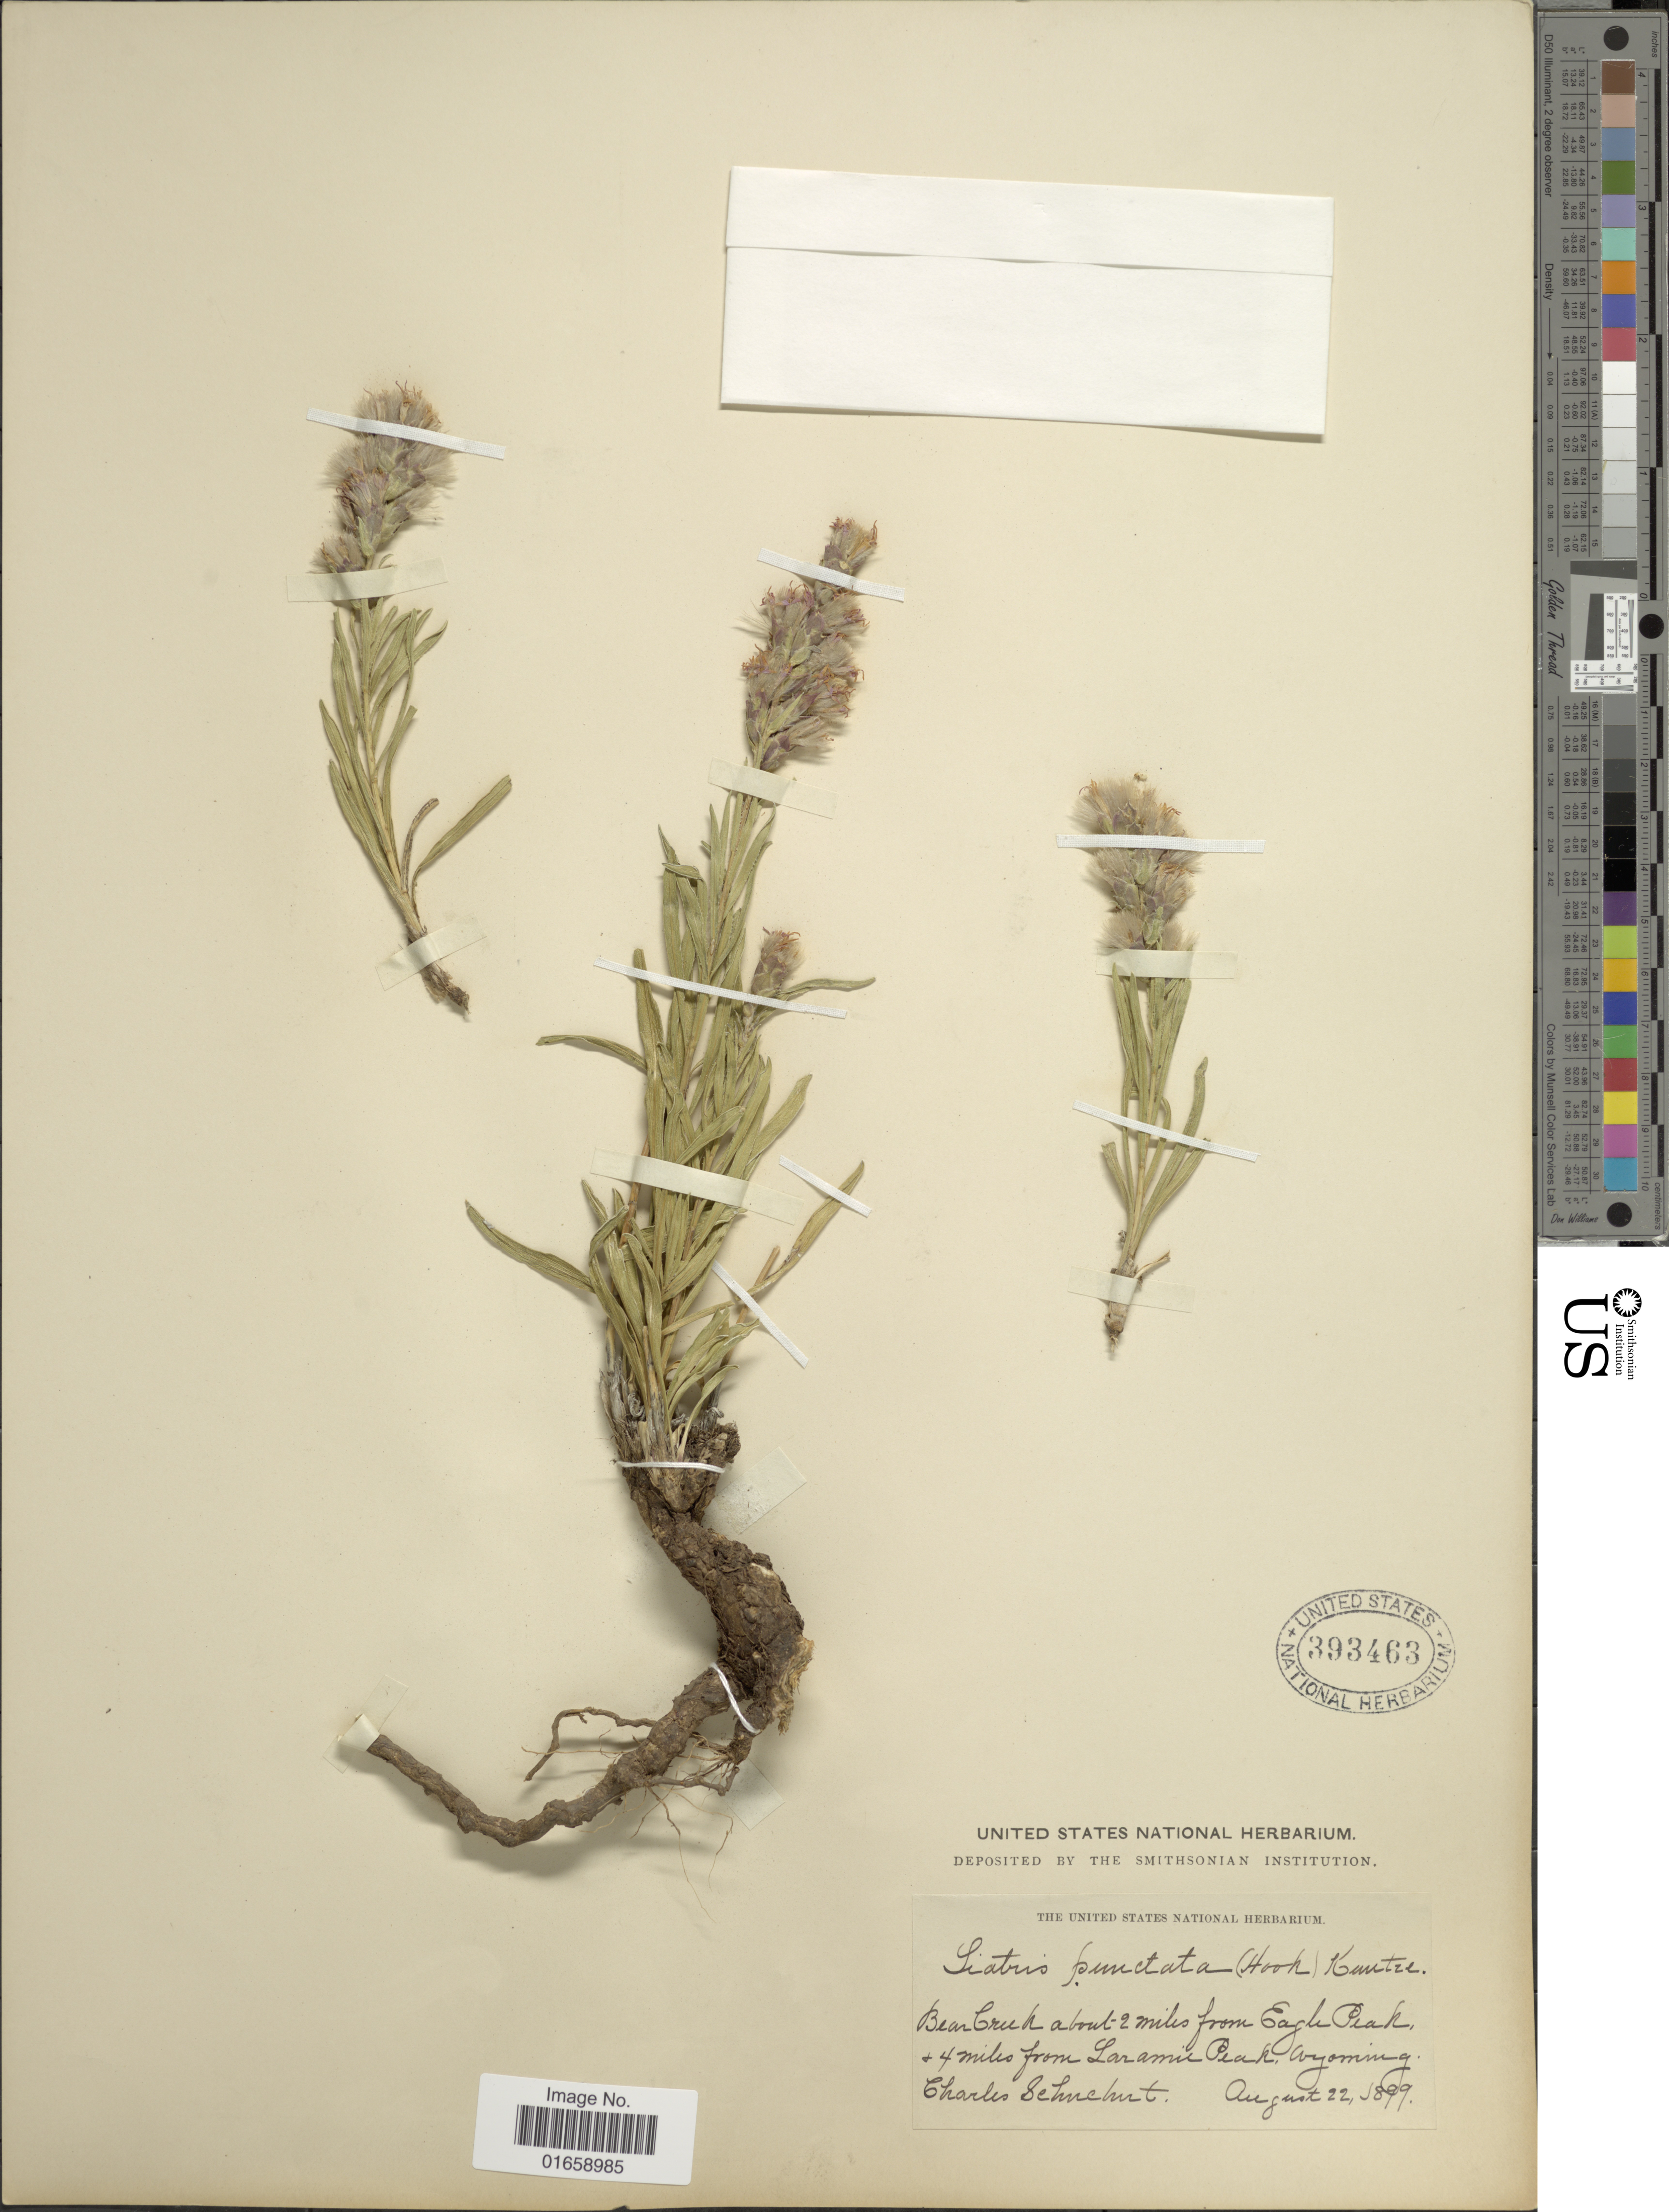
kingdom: Plantae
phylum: Tracheophyta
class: Magnoliopsida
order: Asterales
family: Asteraceae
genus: Liatris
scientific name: Liatris punctata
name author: Hook.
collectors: C. Schuchert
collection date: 1899-08-22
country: United States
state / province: Wyoming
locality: Bear Creek about 2 miles from Eagle Peak, 4 miles from Laramie Peak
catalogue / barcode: US 393463